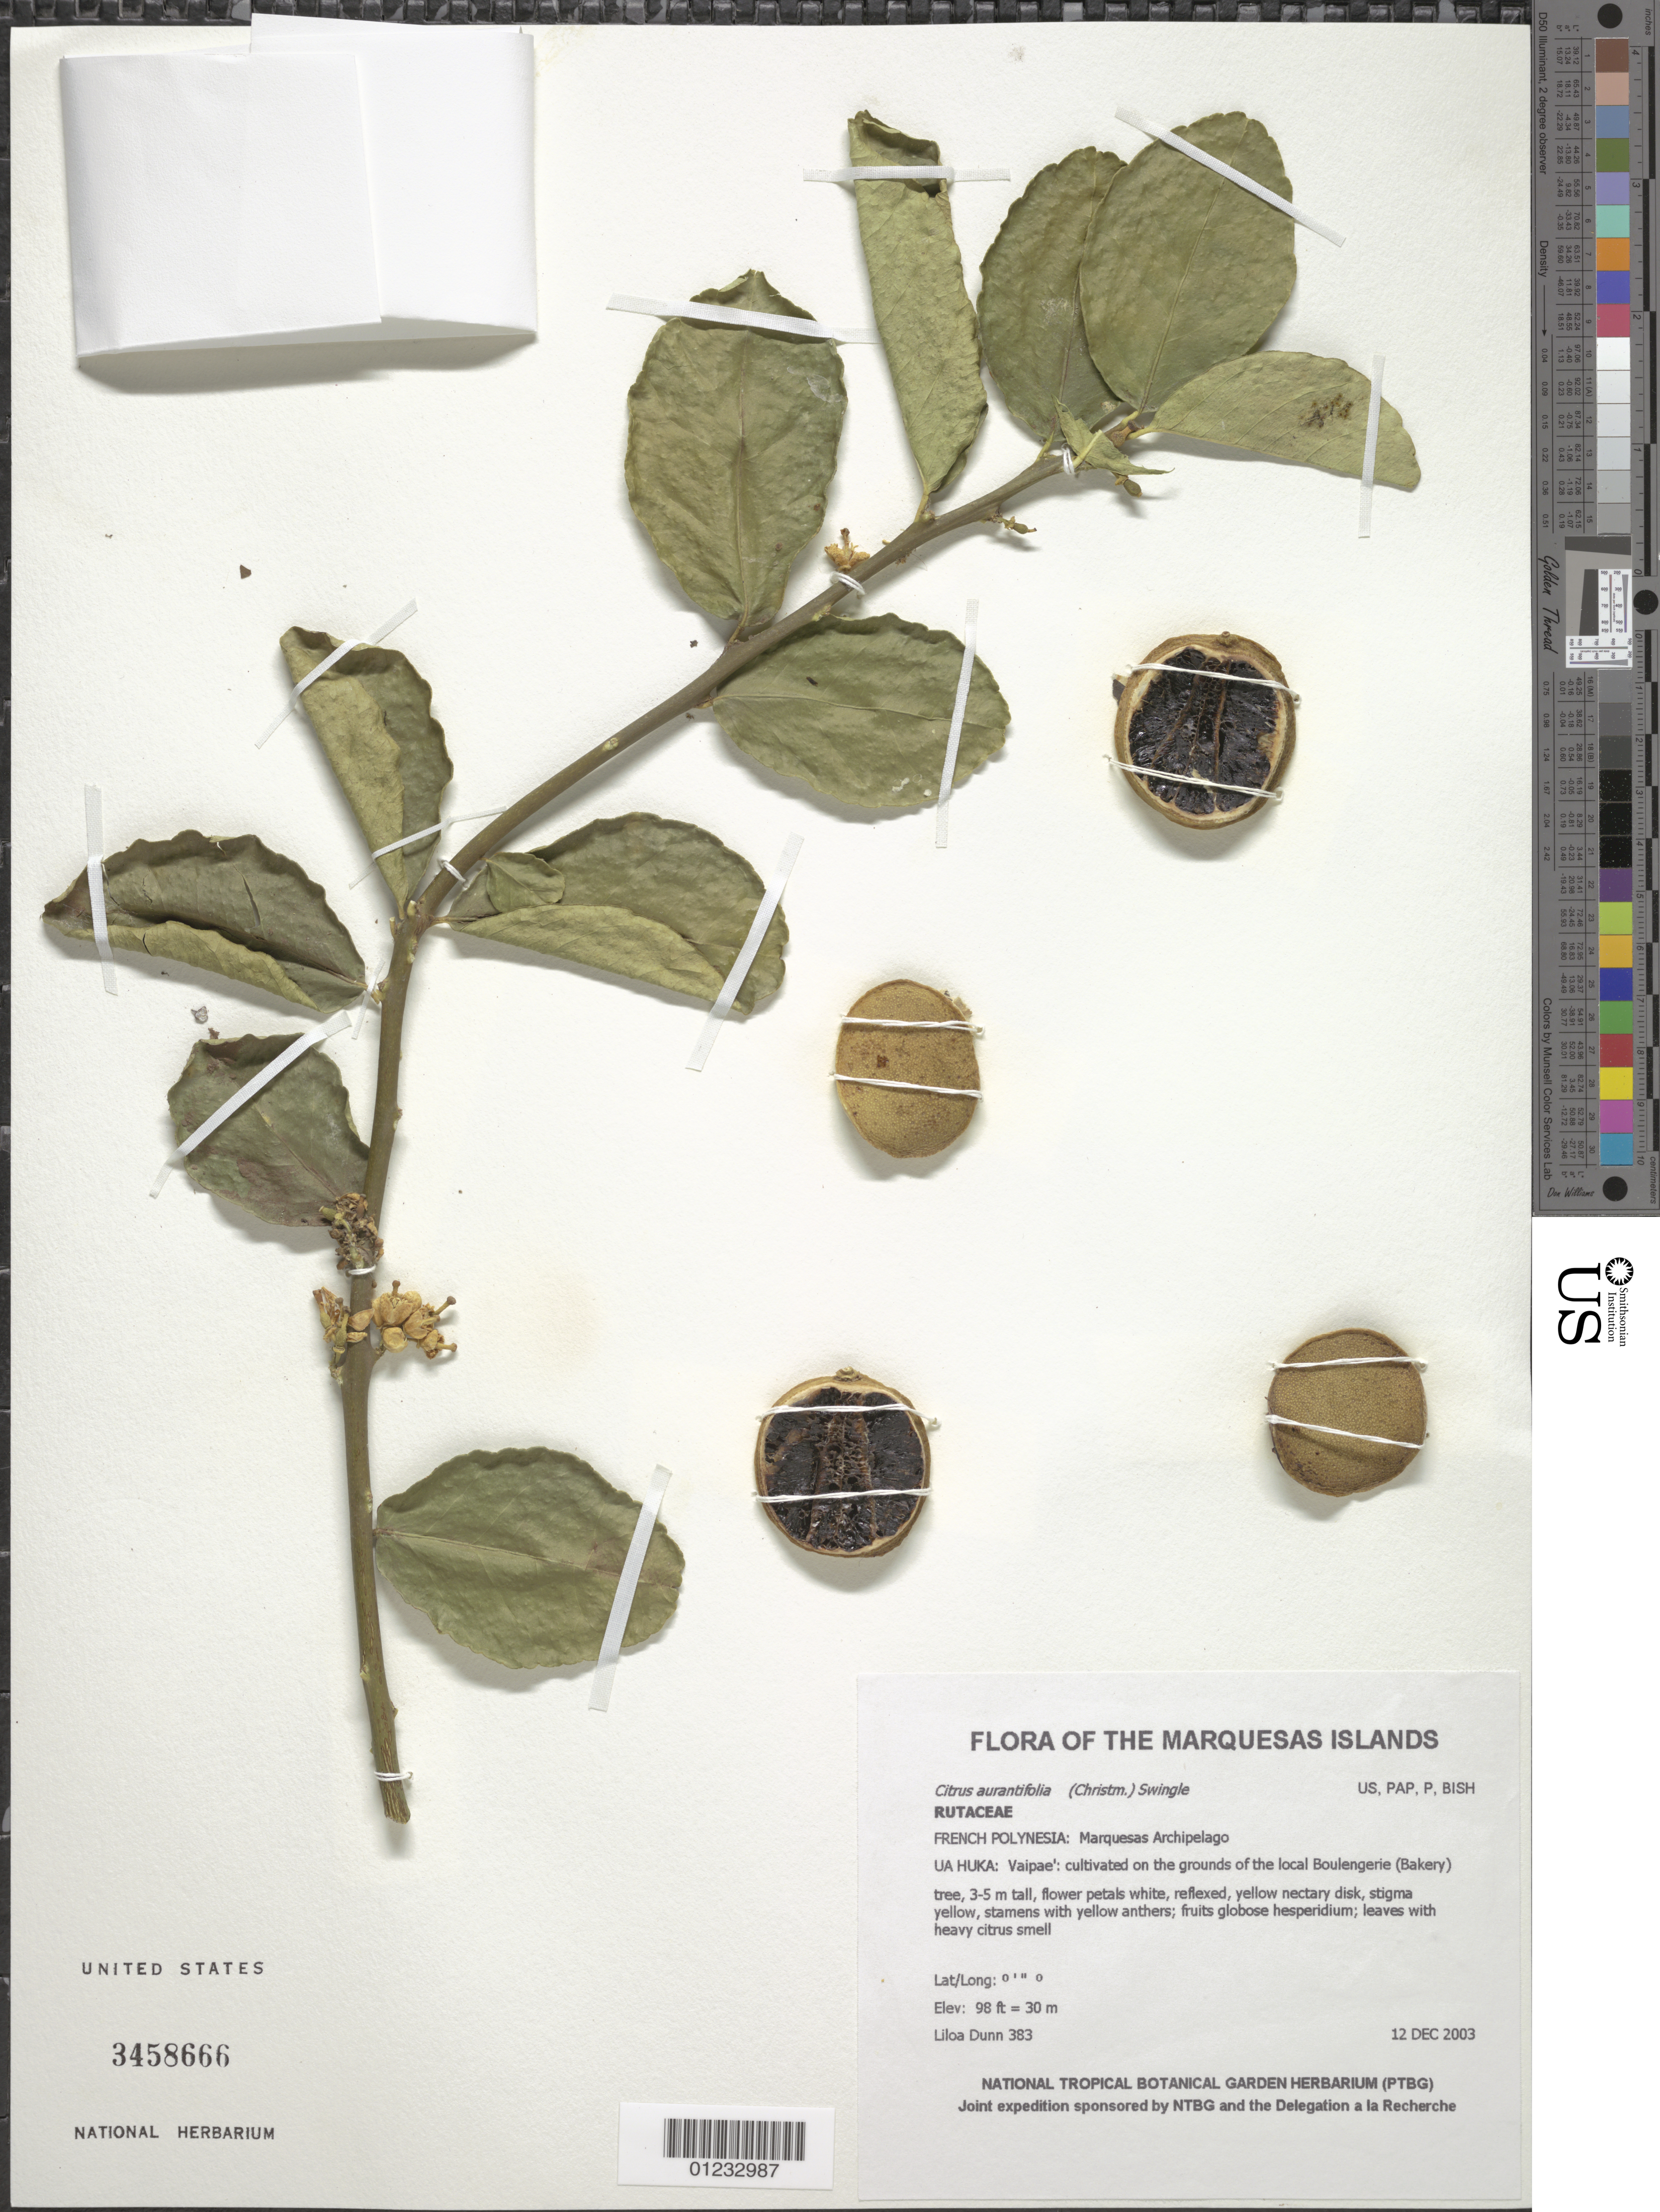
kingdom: Plantae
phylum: Tracheophyta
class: Magnoliopsida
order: Sapindales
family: Rutaceae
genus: Citrus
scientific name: Citrus x aurantifolia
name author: (Christm.) Swingle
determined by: Lorence, David H., (PTBG), National Tropical Botanical Garden (UNITED STATES)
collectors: L. Dunn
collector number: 383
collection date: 2003-12-12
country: French Polynesia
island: Ua Huka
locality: Vaipae': cultivated on the grounds of the local Boulengerie (Bakery)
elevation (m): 30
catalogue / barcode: US 3458666